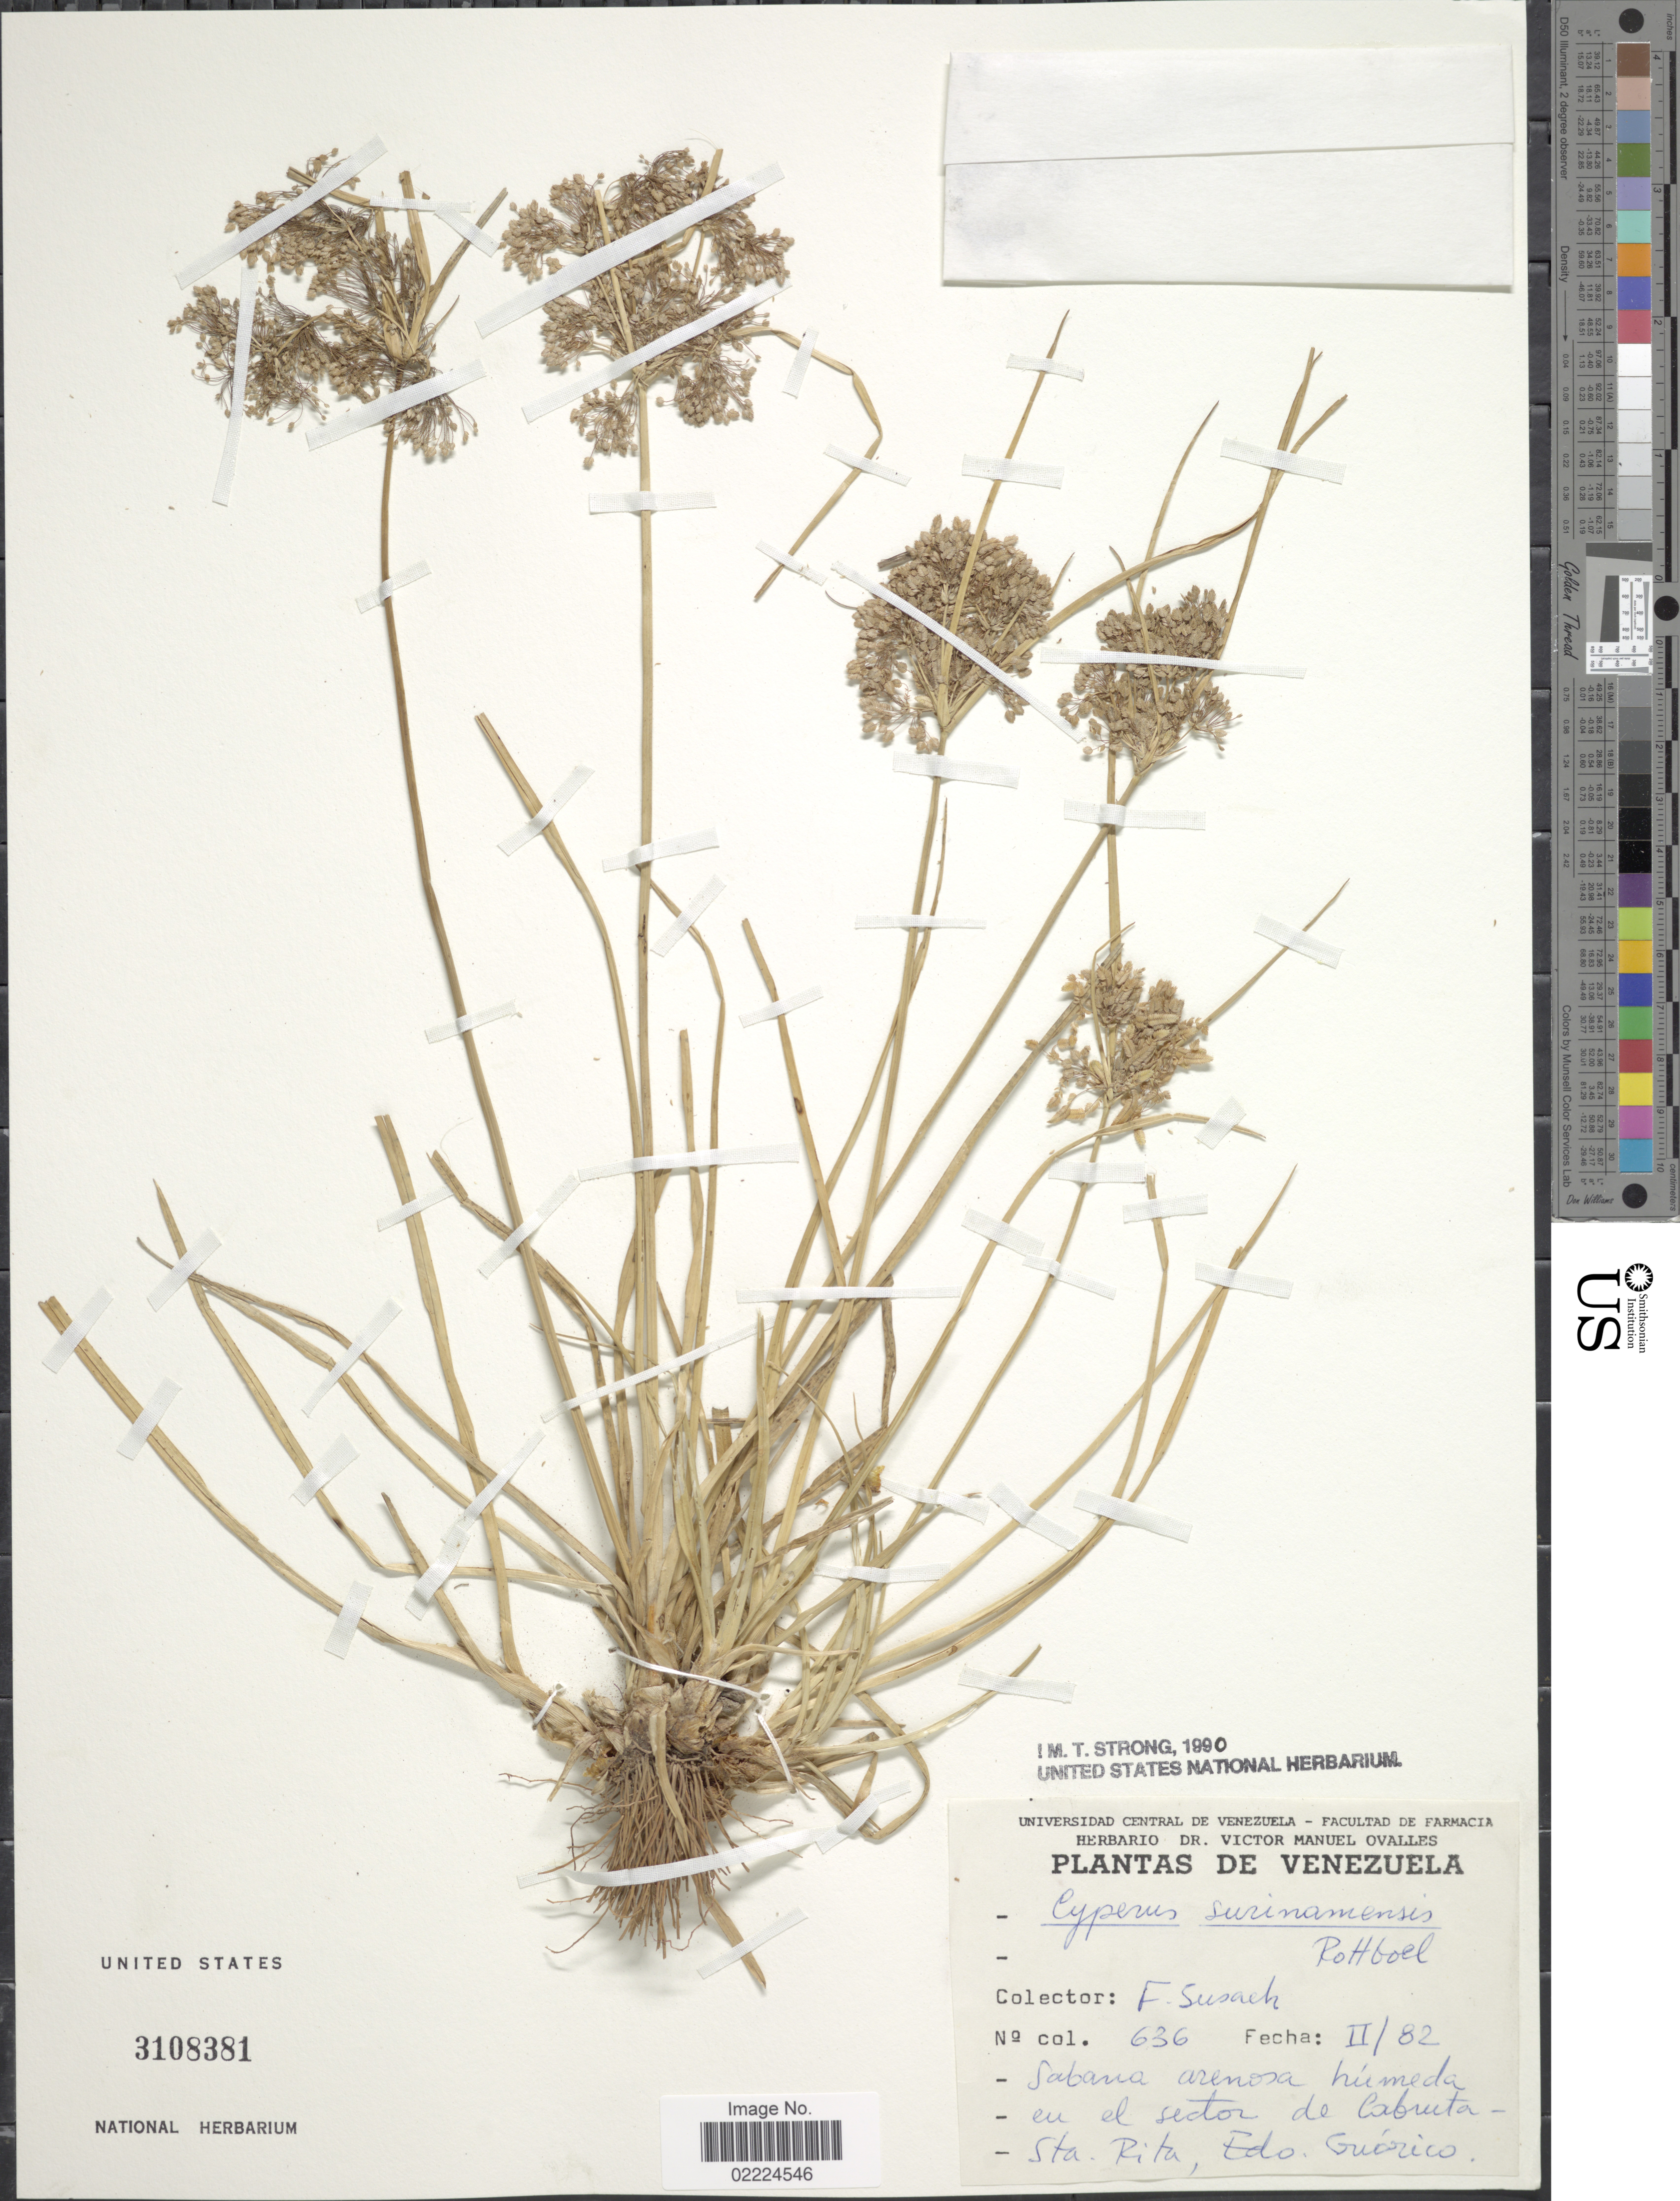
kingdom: Plantae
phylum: Tracheophyta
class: Liliopsida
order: Poales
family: Cyperaceae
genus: Cyperus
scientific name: Cyperus surinamensis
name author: Rottb.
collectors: F. Susach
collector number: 636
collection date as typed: Transcribed d/m/y: /2/82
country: Venezuela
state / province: Guárico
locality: Sta. Rita, Edo. Guarico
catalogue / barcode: US 3108381